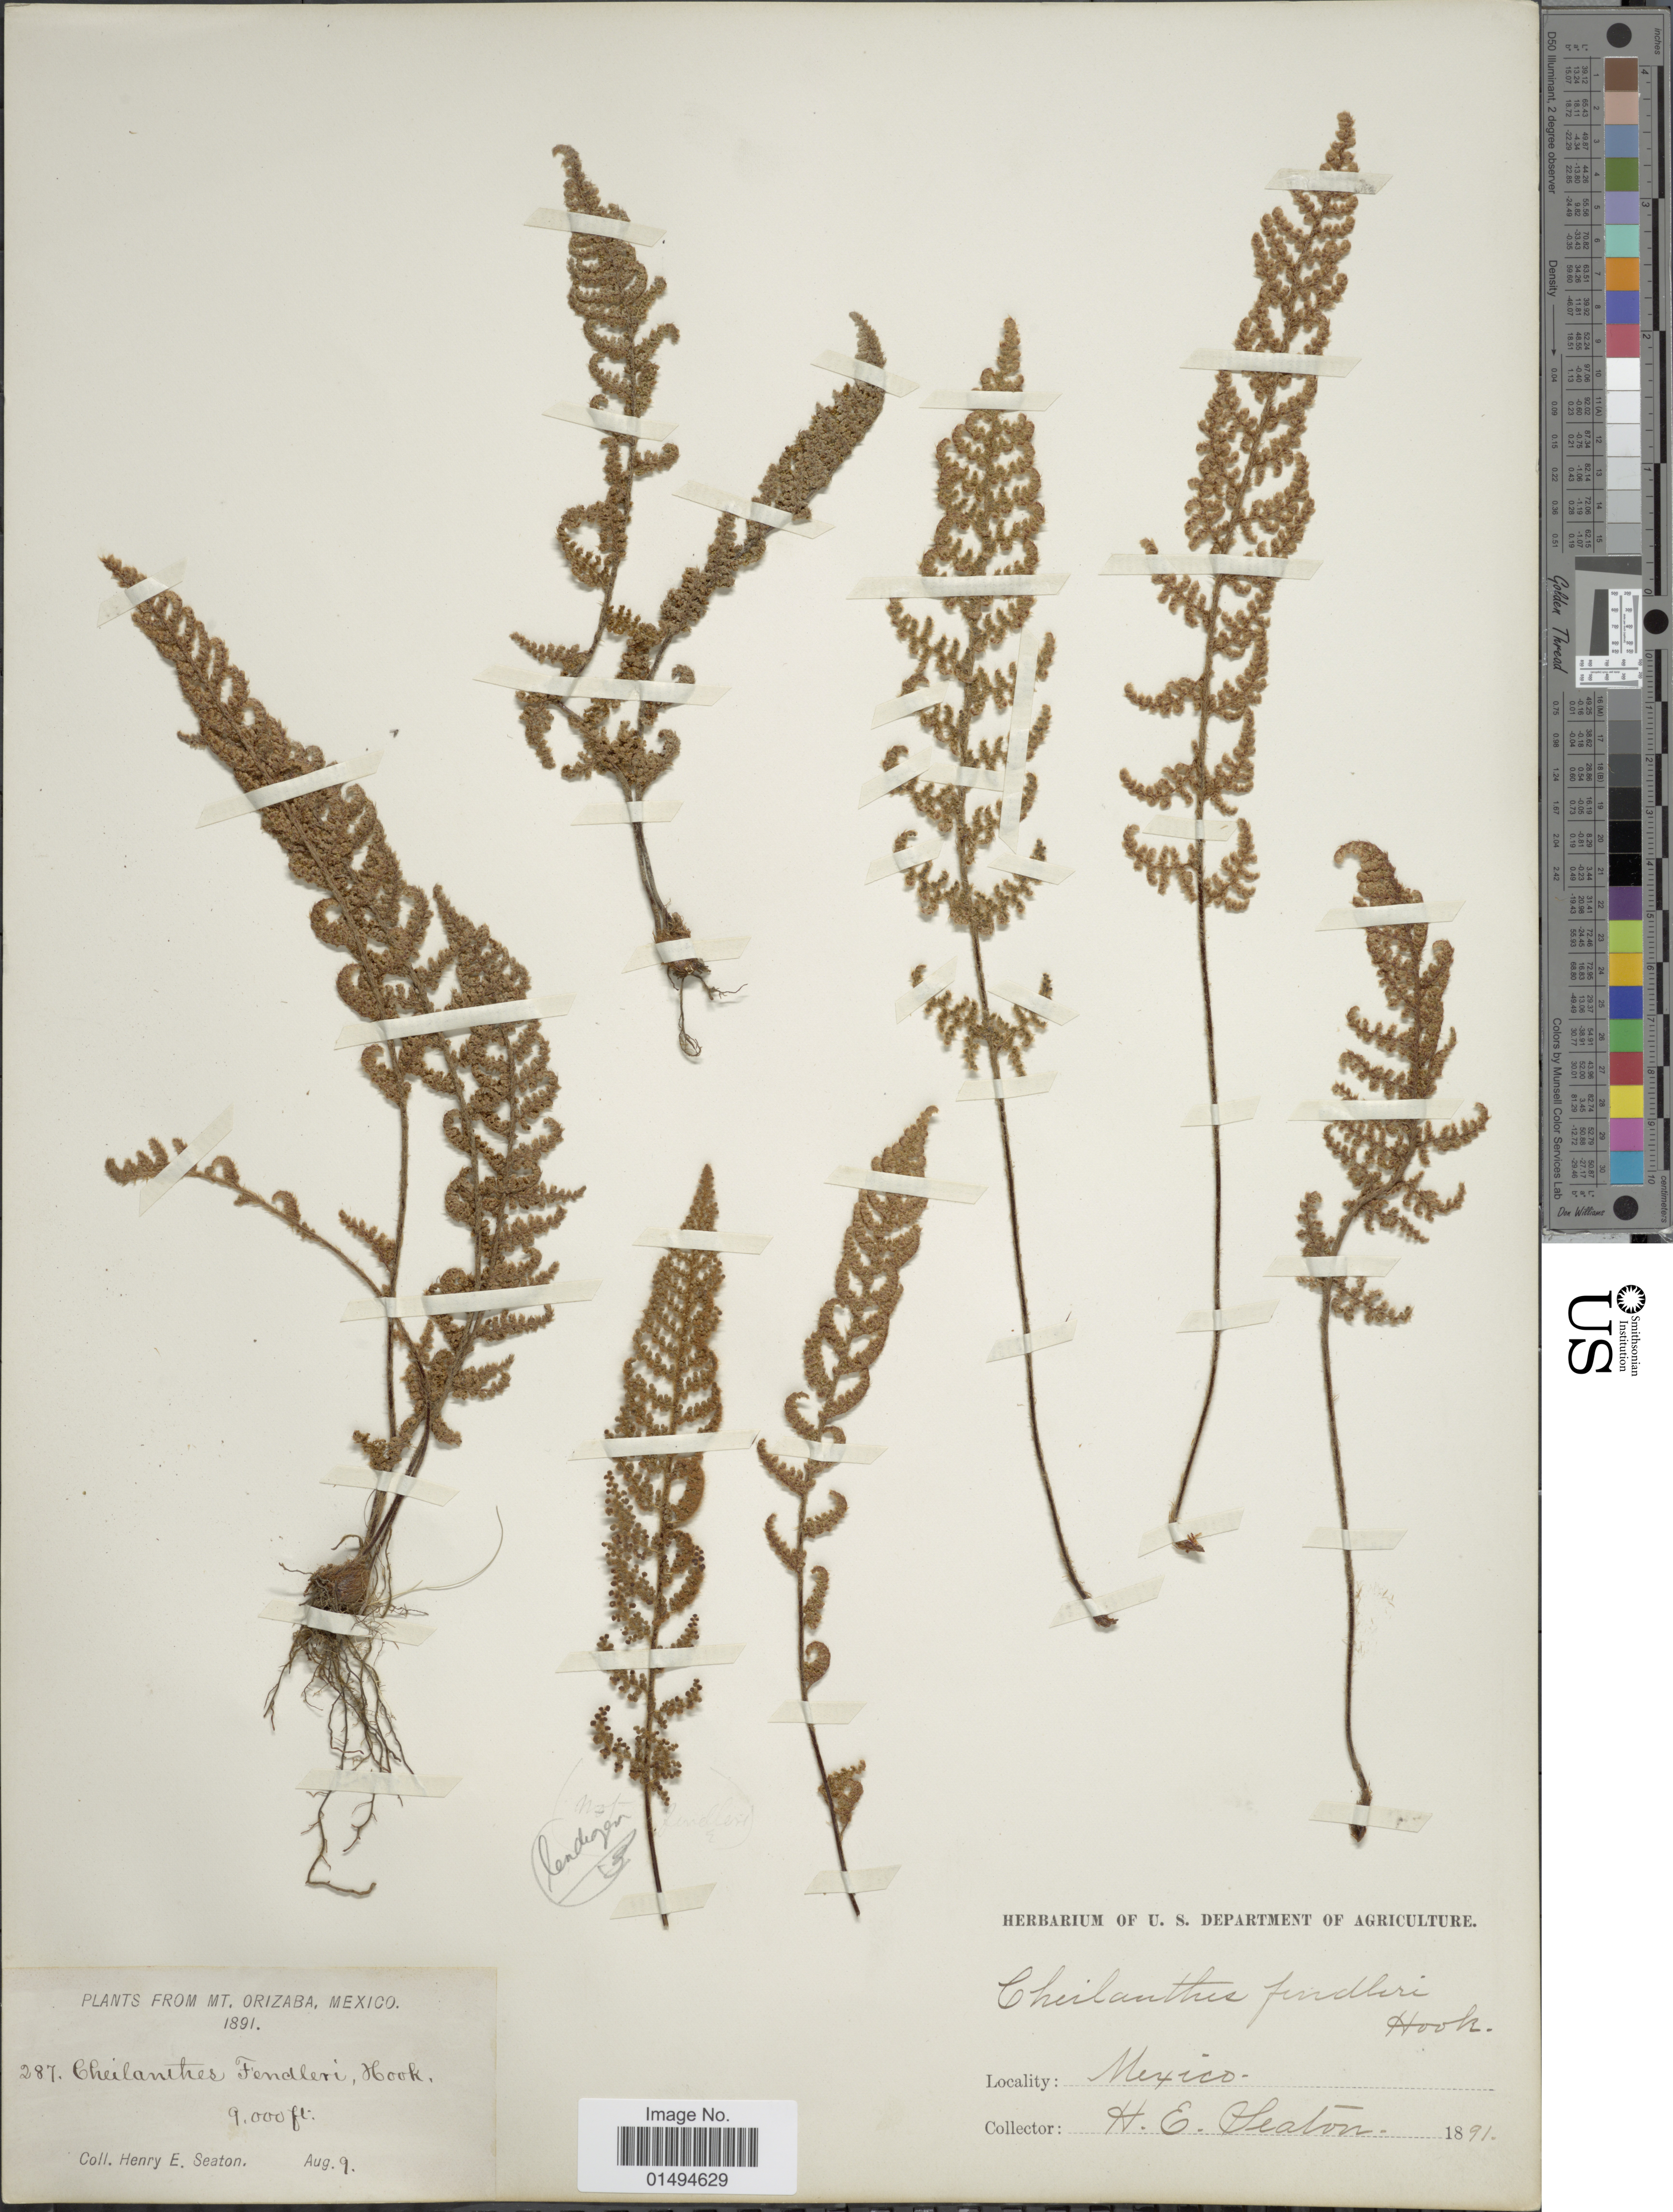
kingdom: Plantae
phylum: Tracheophyta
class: Polypodiopsida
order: Polypodiales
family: Pteridaceae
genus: Myriopteris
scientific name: Myriopteris myriophylla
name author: (Desv.) J. Sm.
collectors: H. Seaton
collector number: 287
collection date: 1891-08-09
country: Mexico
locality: Mt. Orizaba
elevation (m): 2743